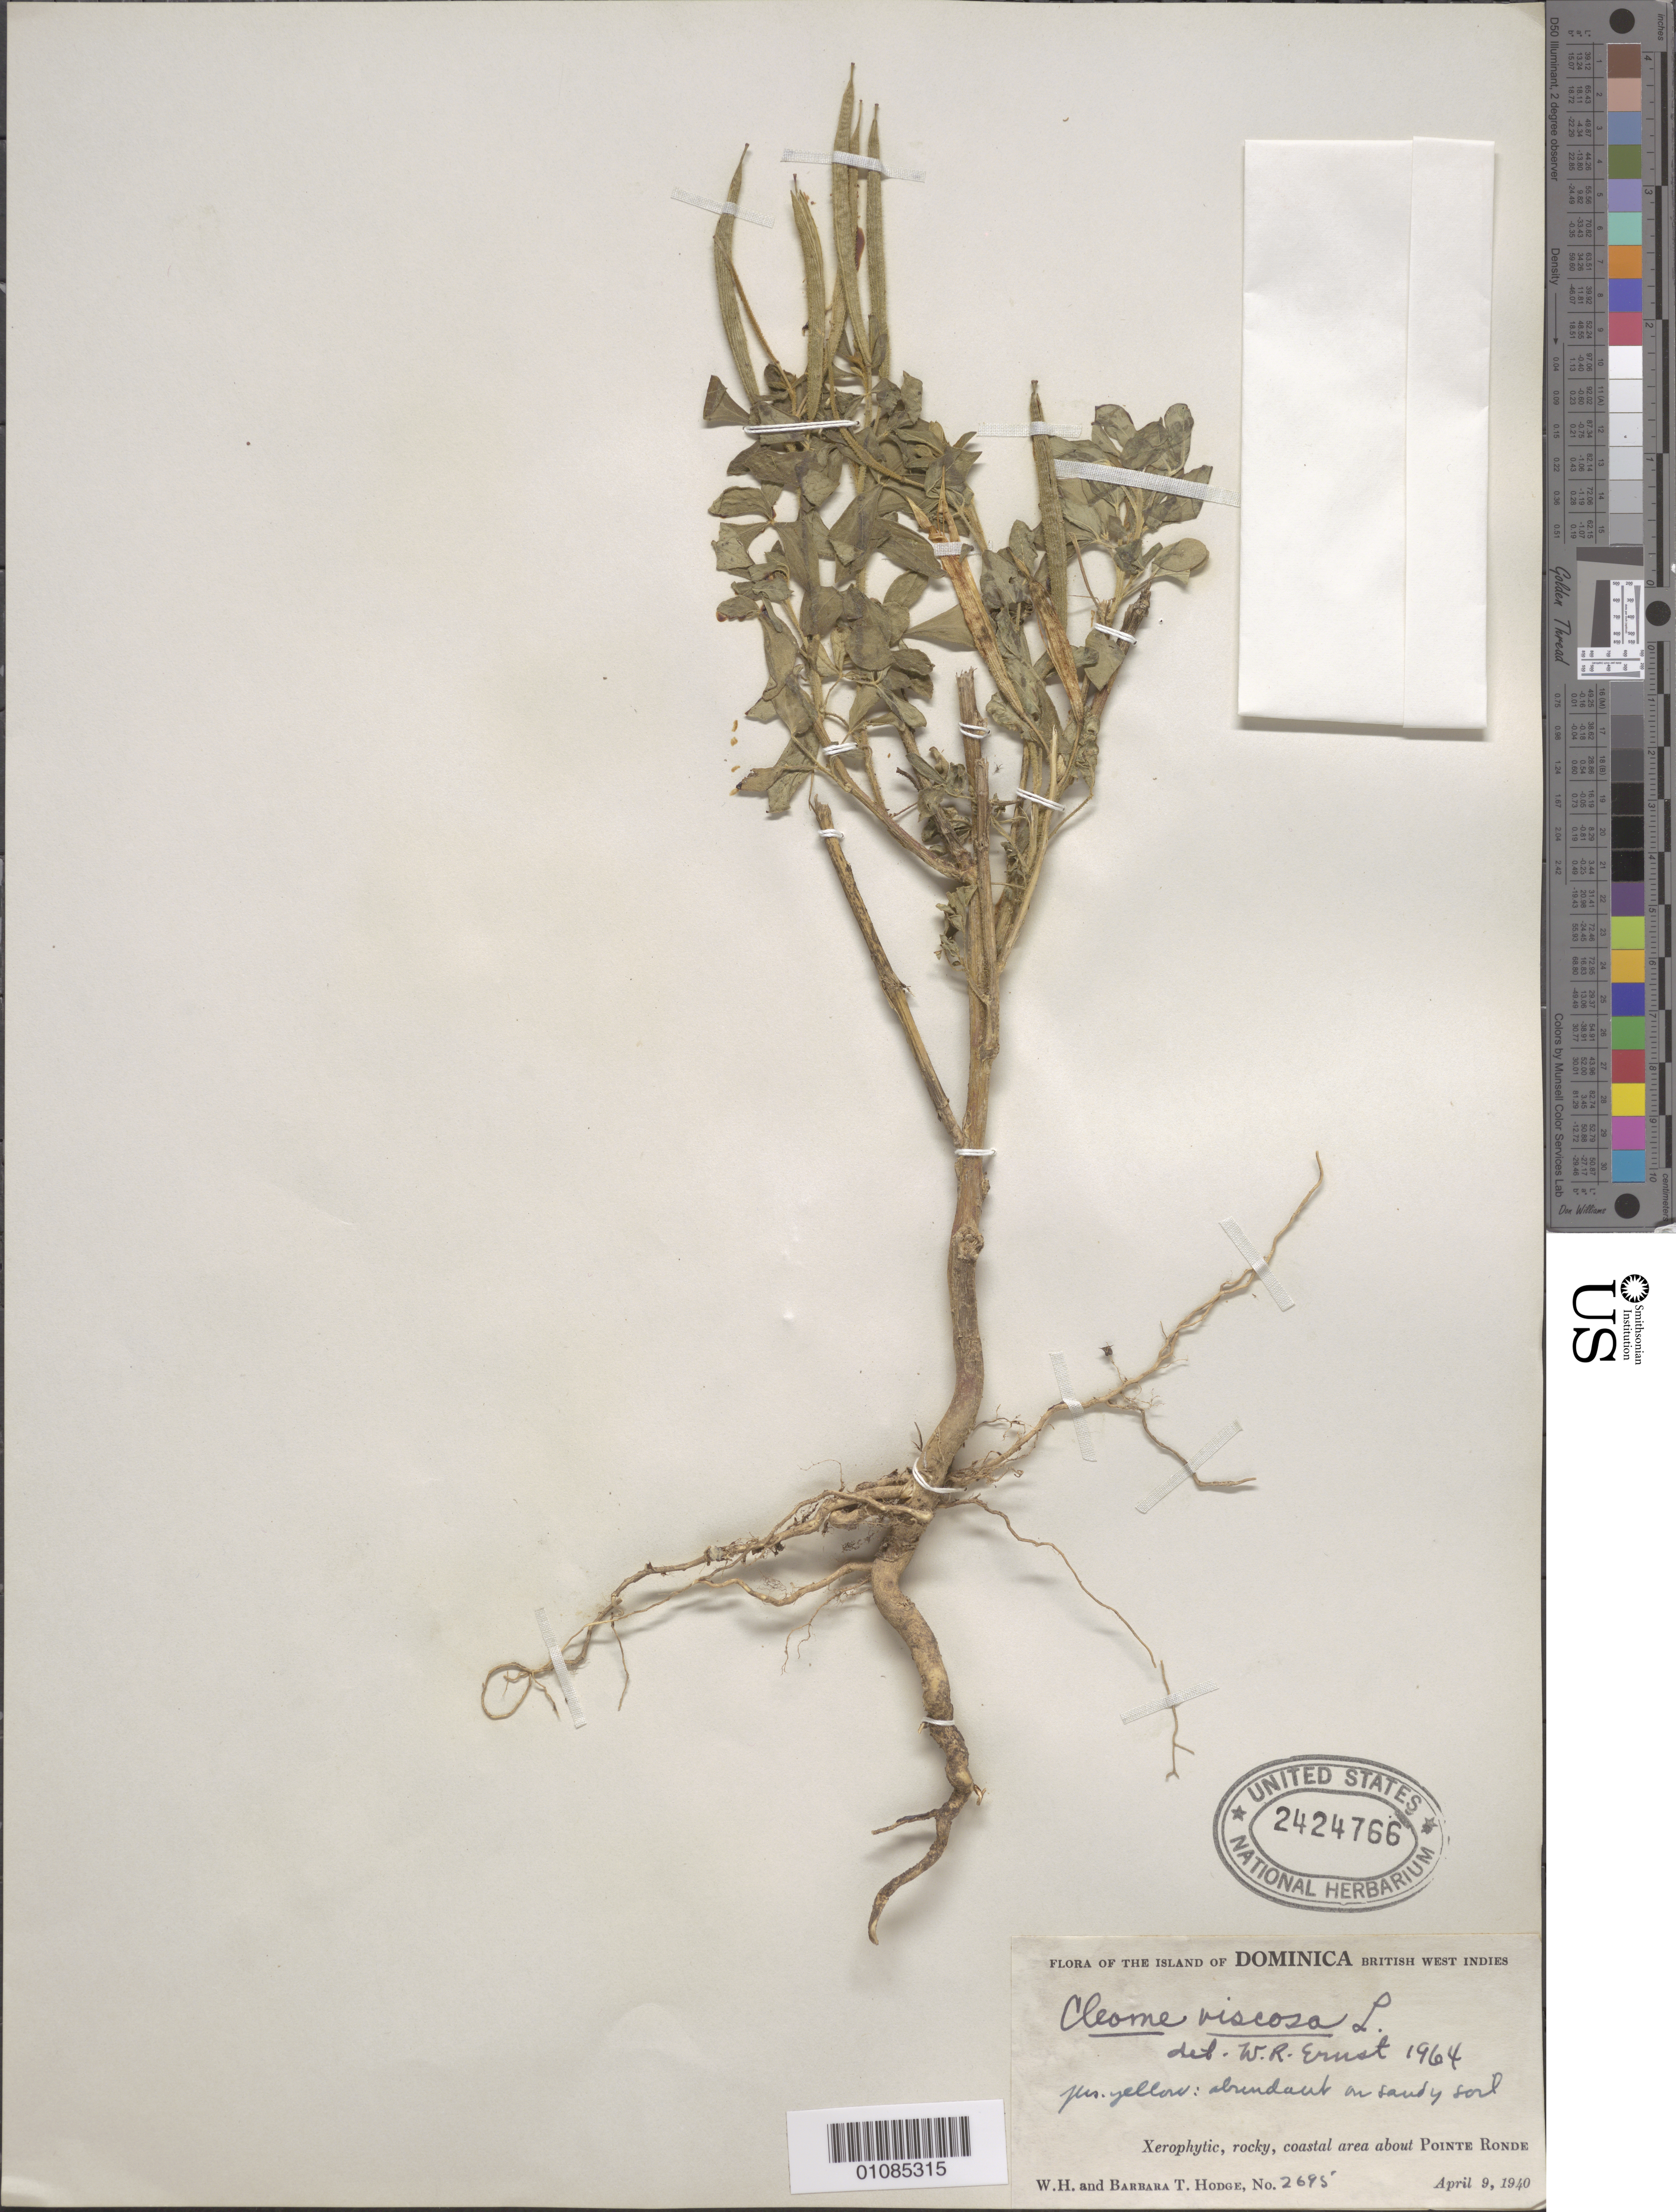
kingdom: Plantae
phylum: Tracheophyta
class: Magnoliopsida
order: Brassicales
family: Cleomaceae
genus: Arivela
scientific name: Arivela viscosa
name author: (L.) Raf.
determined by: Strong, M. T., (US), Smithsonian Institution - National Museum of Natural History (UNITED STATES)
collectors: W. Hodge & B. Hodge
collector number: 2695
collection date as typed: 09 Apr 1940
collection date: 1940-04-09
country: Dominica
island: Dominica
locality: Pointe Ronde.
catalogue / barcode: US 2424766